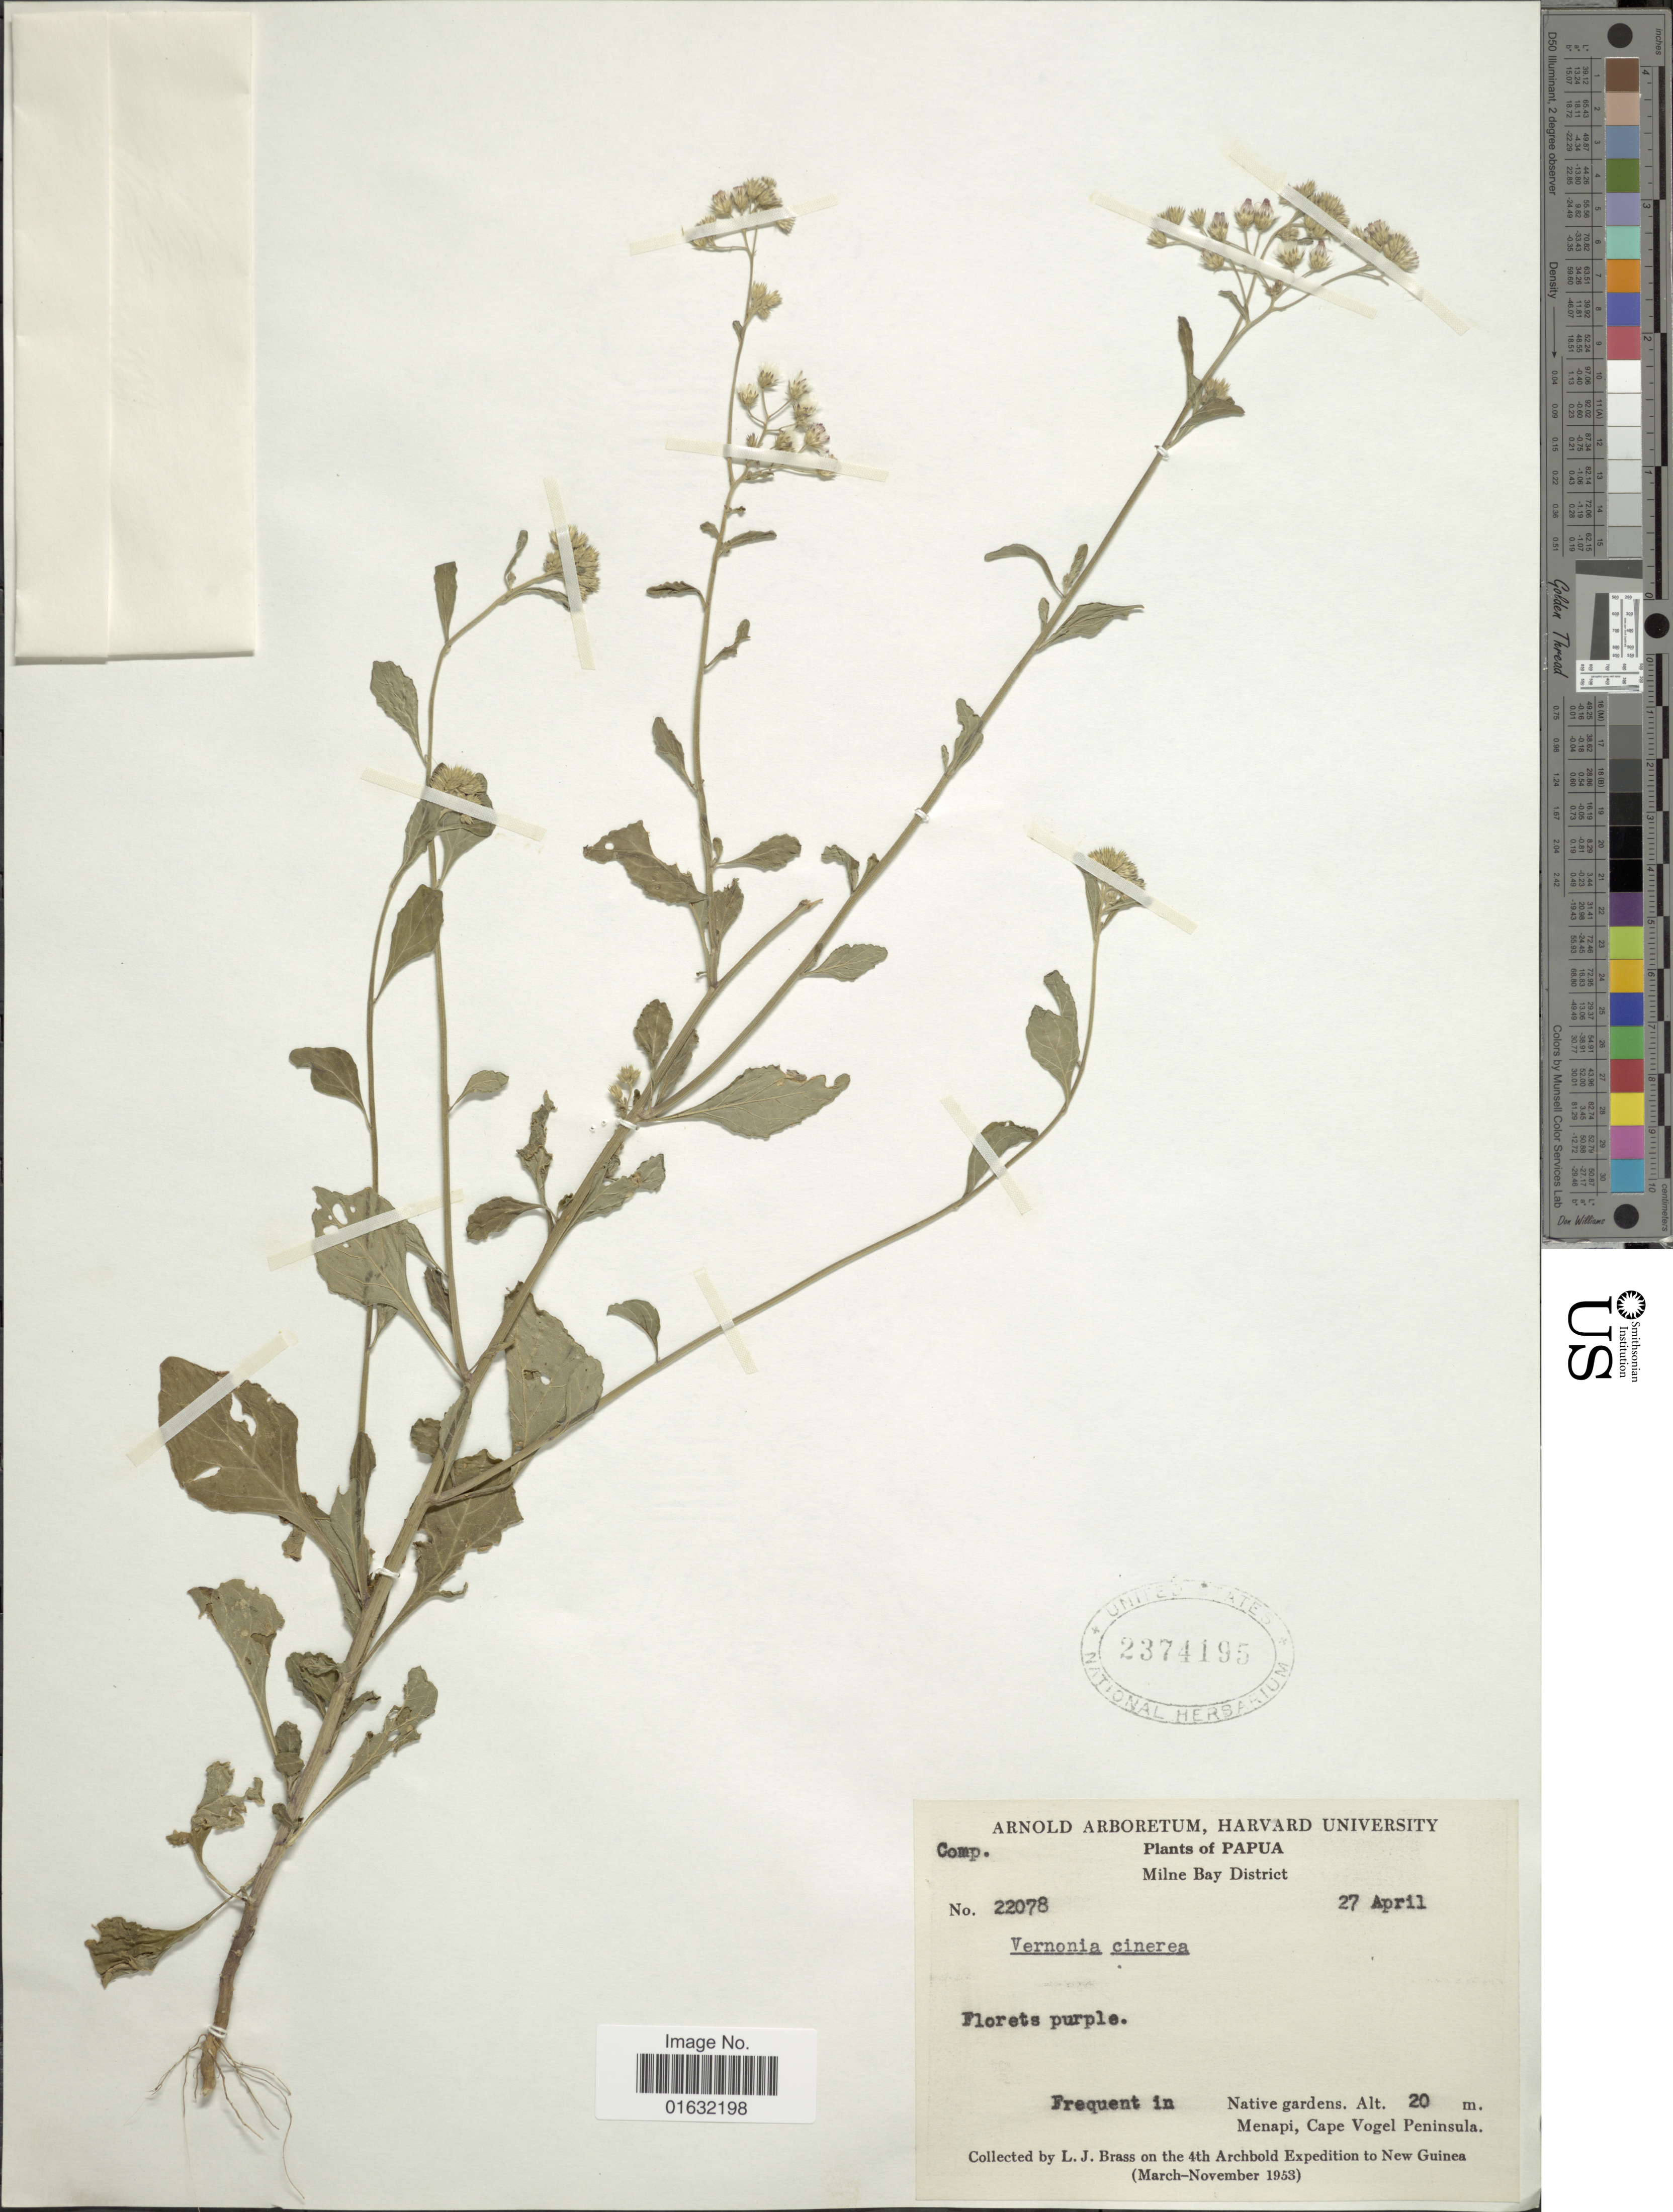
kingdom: Plantae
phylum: Tracheophyta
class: Magnoliopsida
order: Asterales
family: Asteraceae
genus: Cyanthillium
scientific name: Cyanthillium cinereum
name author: (L.) H. Rob.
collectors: L. J. Brass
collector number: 22078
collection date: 1953-04-27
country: Papua New Guinea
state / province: Milne Bay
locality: Native gardens, Menapi, Cape Vogel Peninsula, Papua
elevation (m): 20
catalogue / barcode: US 2374195